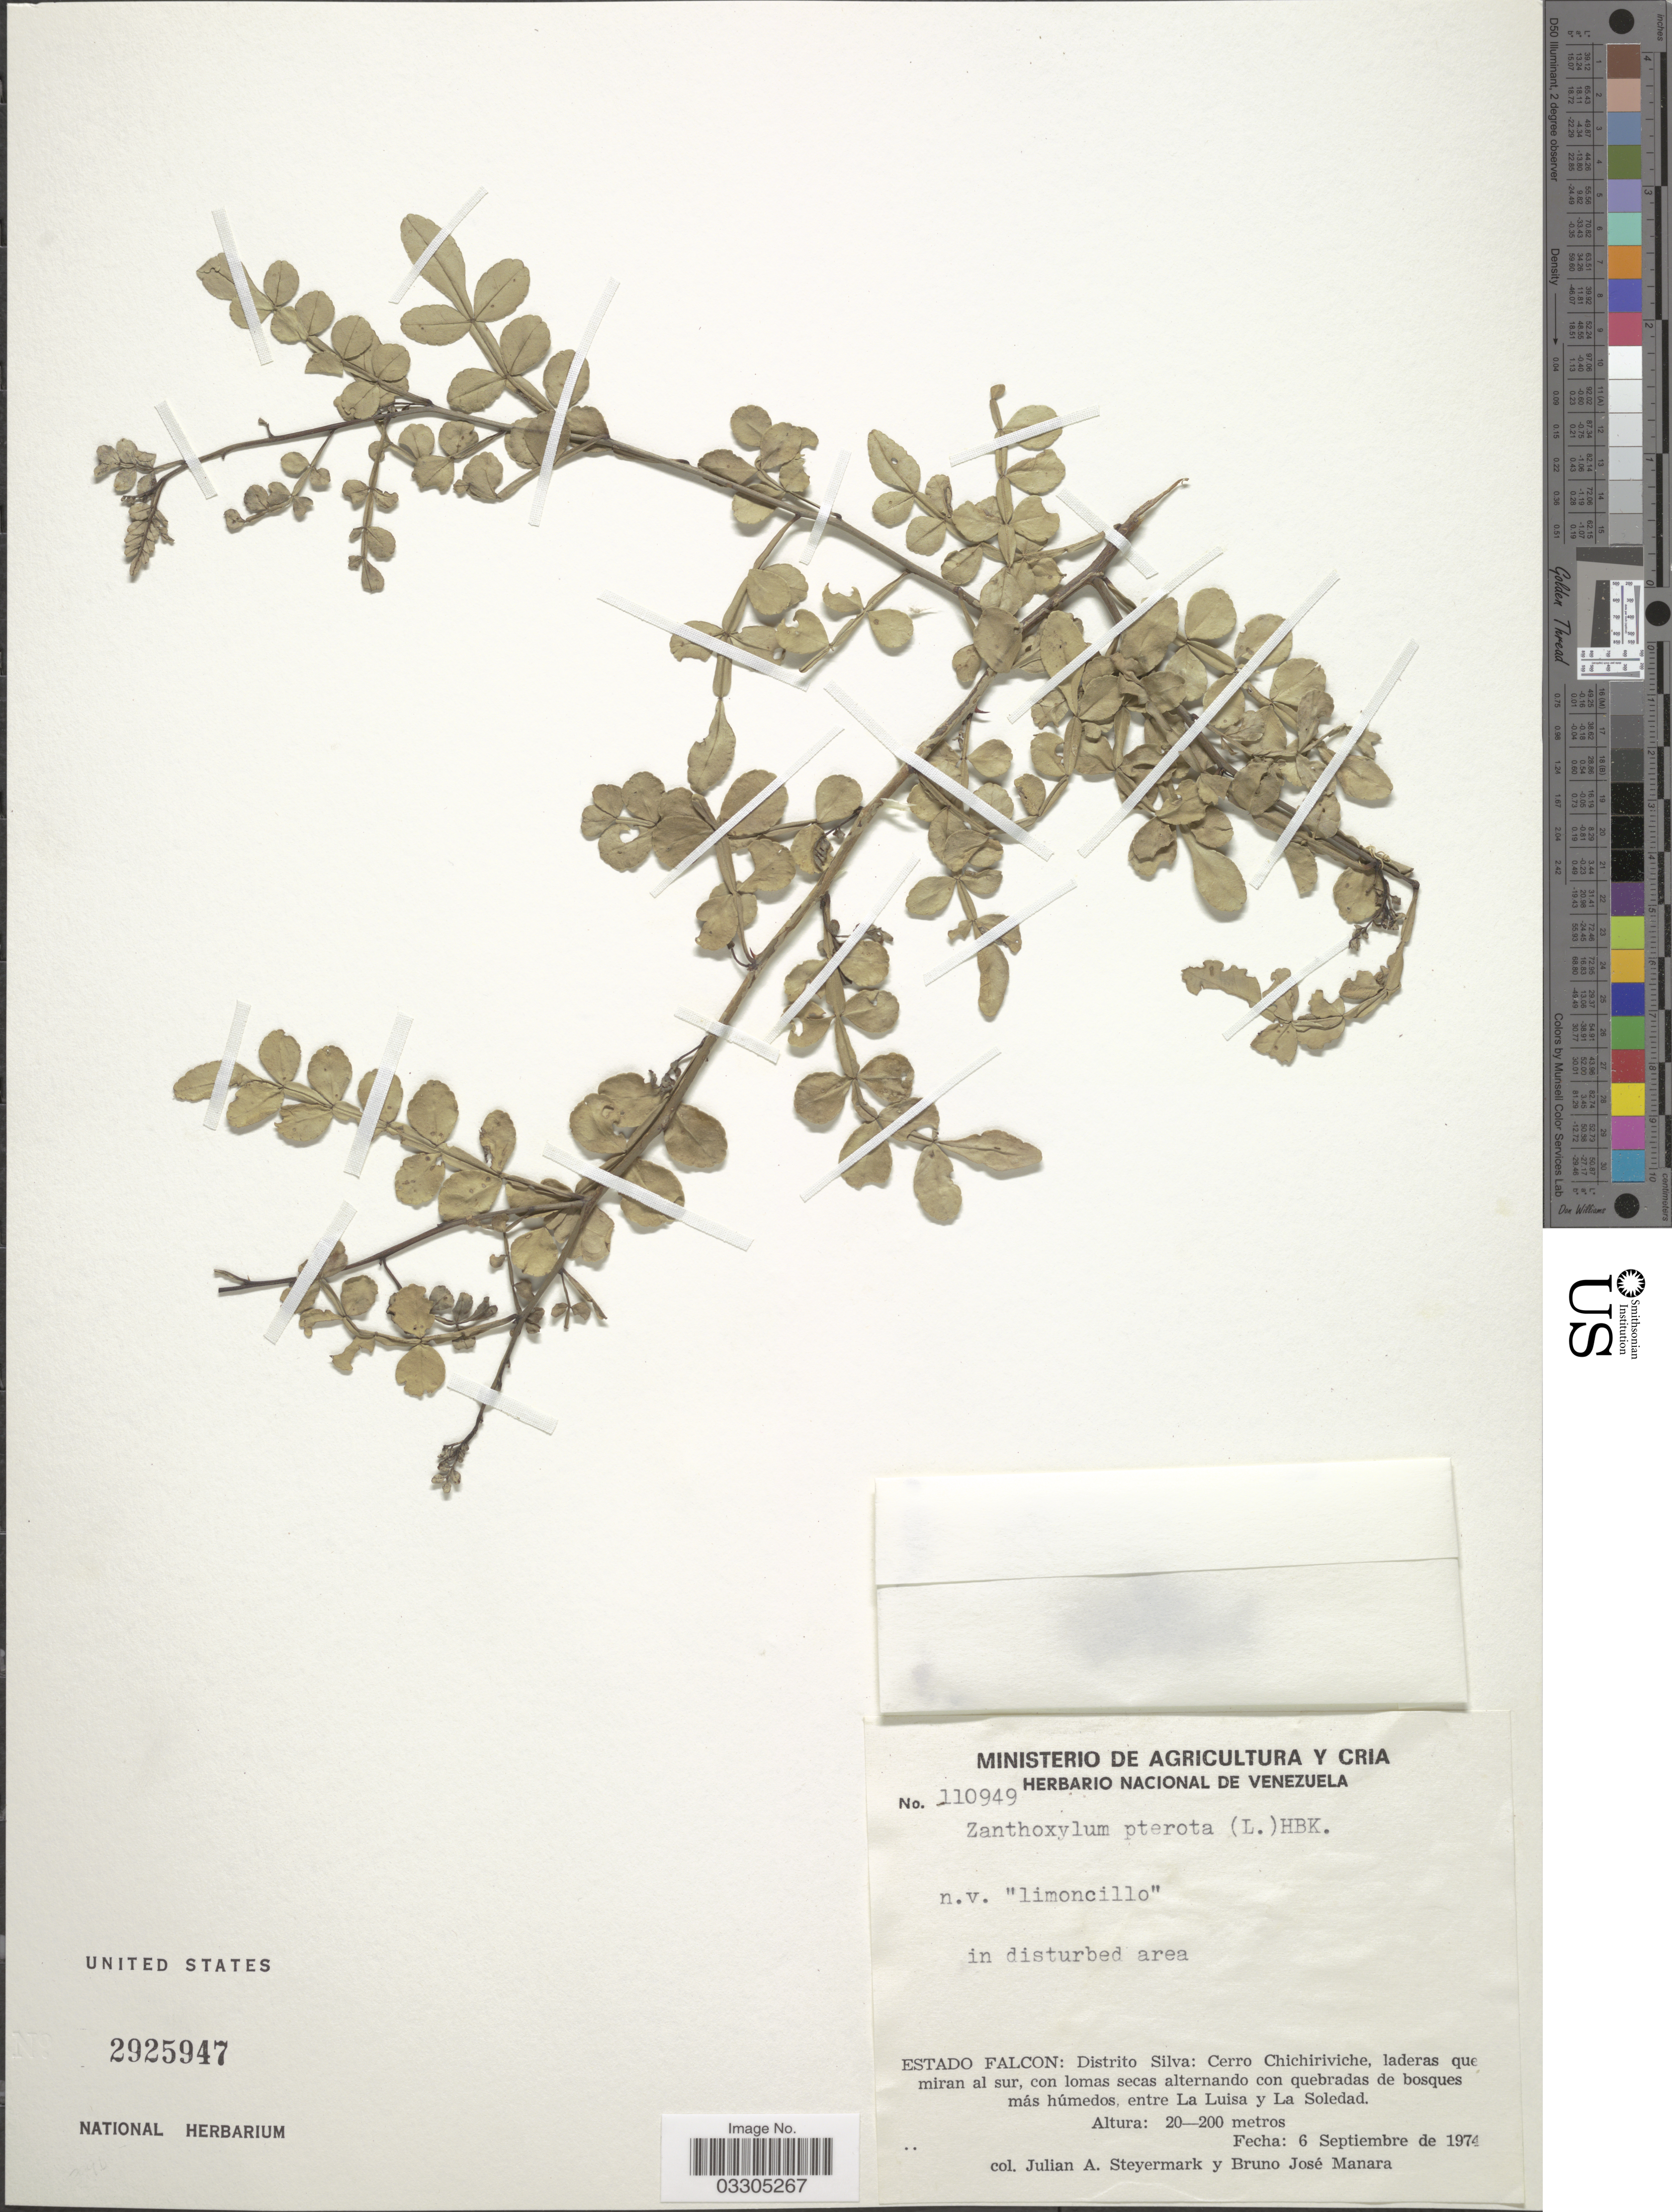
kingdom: Plantae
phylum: Tracheophyta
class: Magnoliopsida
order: Sapindales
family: Rutaceae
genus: Zanthoxylum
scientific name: Zanthoxylum fagara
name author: (L.) Sarg.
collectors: J. Steyermark & B. Manara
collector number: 110949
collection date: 1974-09-06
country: Venezuela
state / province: Falcón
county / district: Silva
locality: Distrito Silva: Cerro Chichiriviche, laderas que miran al sur, con lomas secas alternando con quebradas de bosques más húmedos, entre La Luisa y La Soledad.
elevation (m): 20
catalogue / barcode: US 2925947